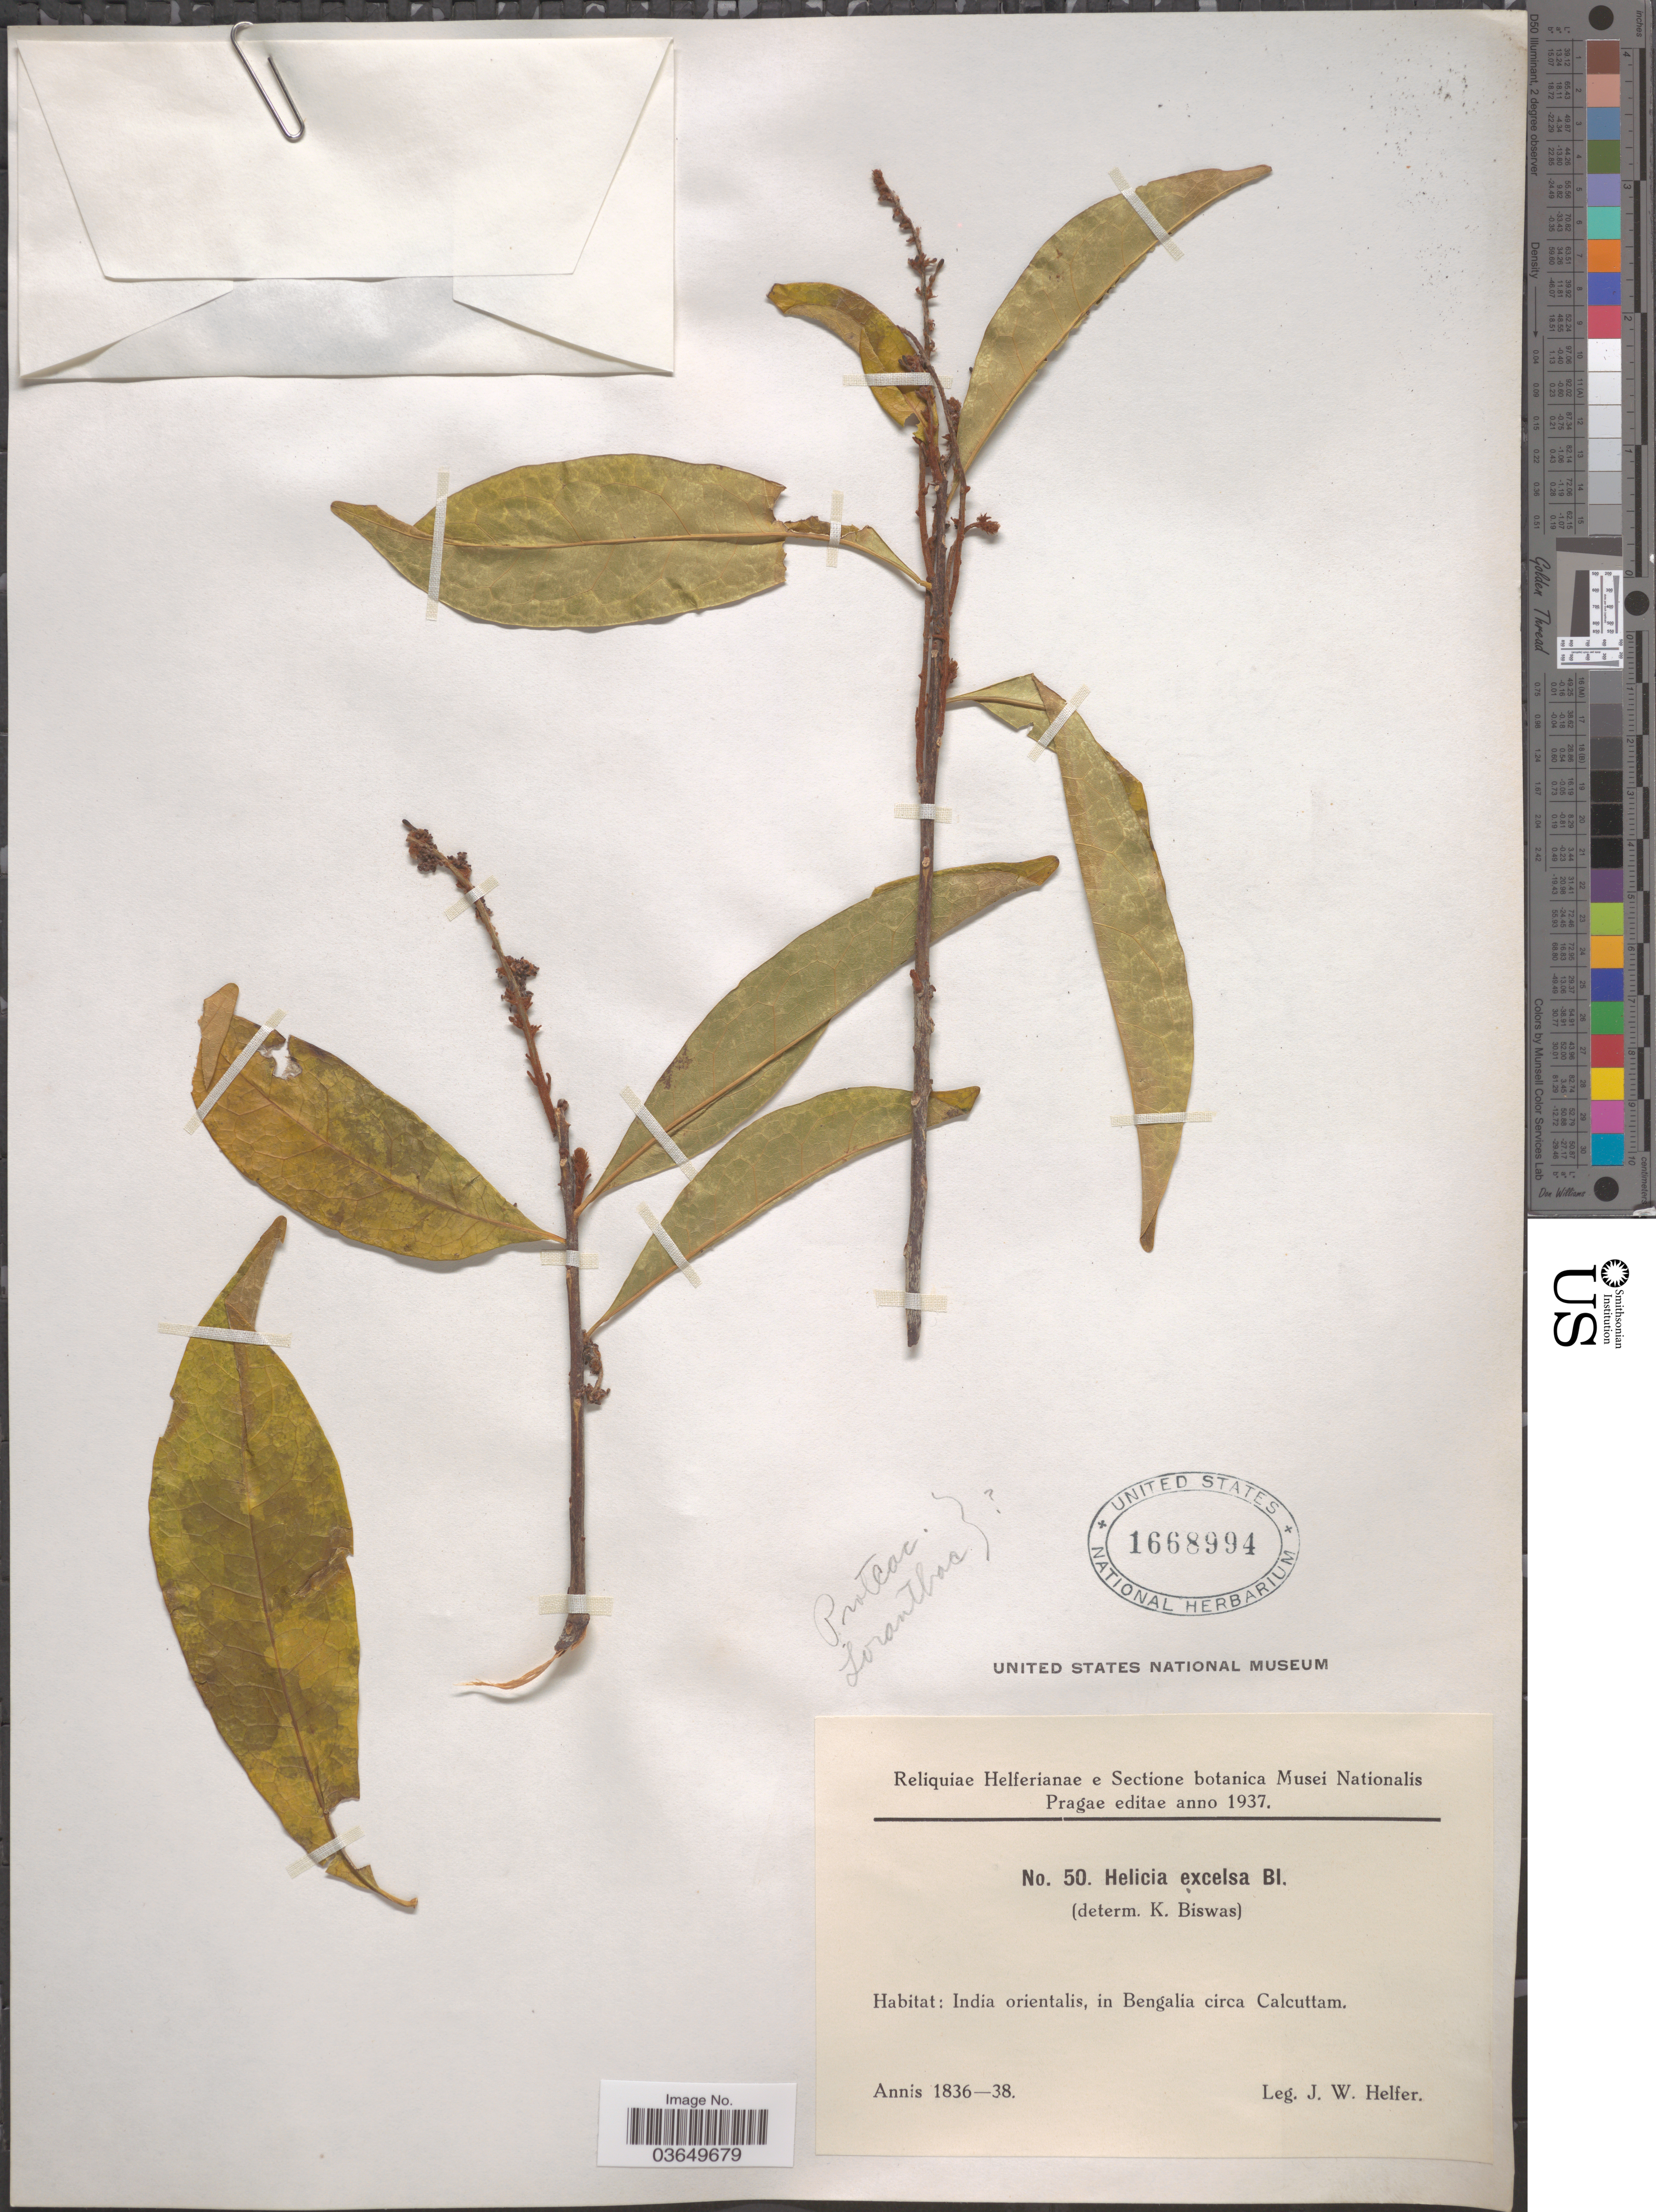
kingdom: Plantae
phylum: Tracheophyta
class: Magnoliopsida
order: Proteales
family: Proteaceae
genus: Helicia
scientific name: Helicia erratica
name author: Hook. f.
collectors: J. W. Helfer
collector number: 50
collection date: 1836/1838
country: India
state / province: West Bengal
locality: India orientalis, in Bengalia circa Calcuttam.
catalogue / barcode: US 1668994